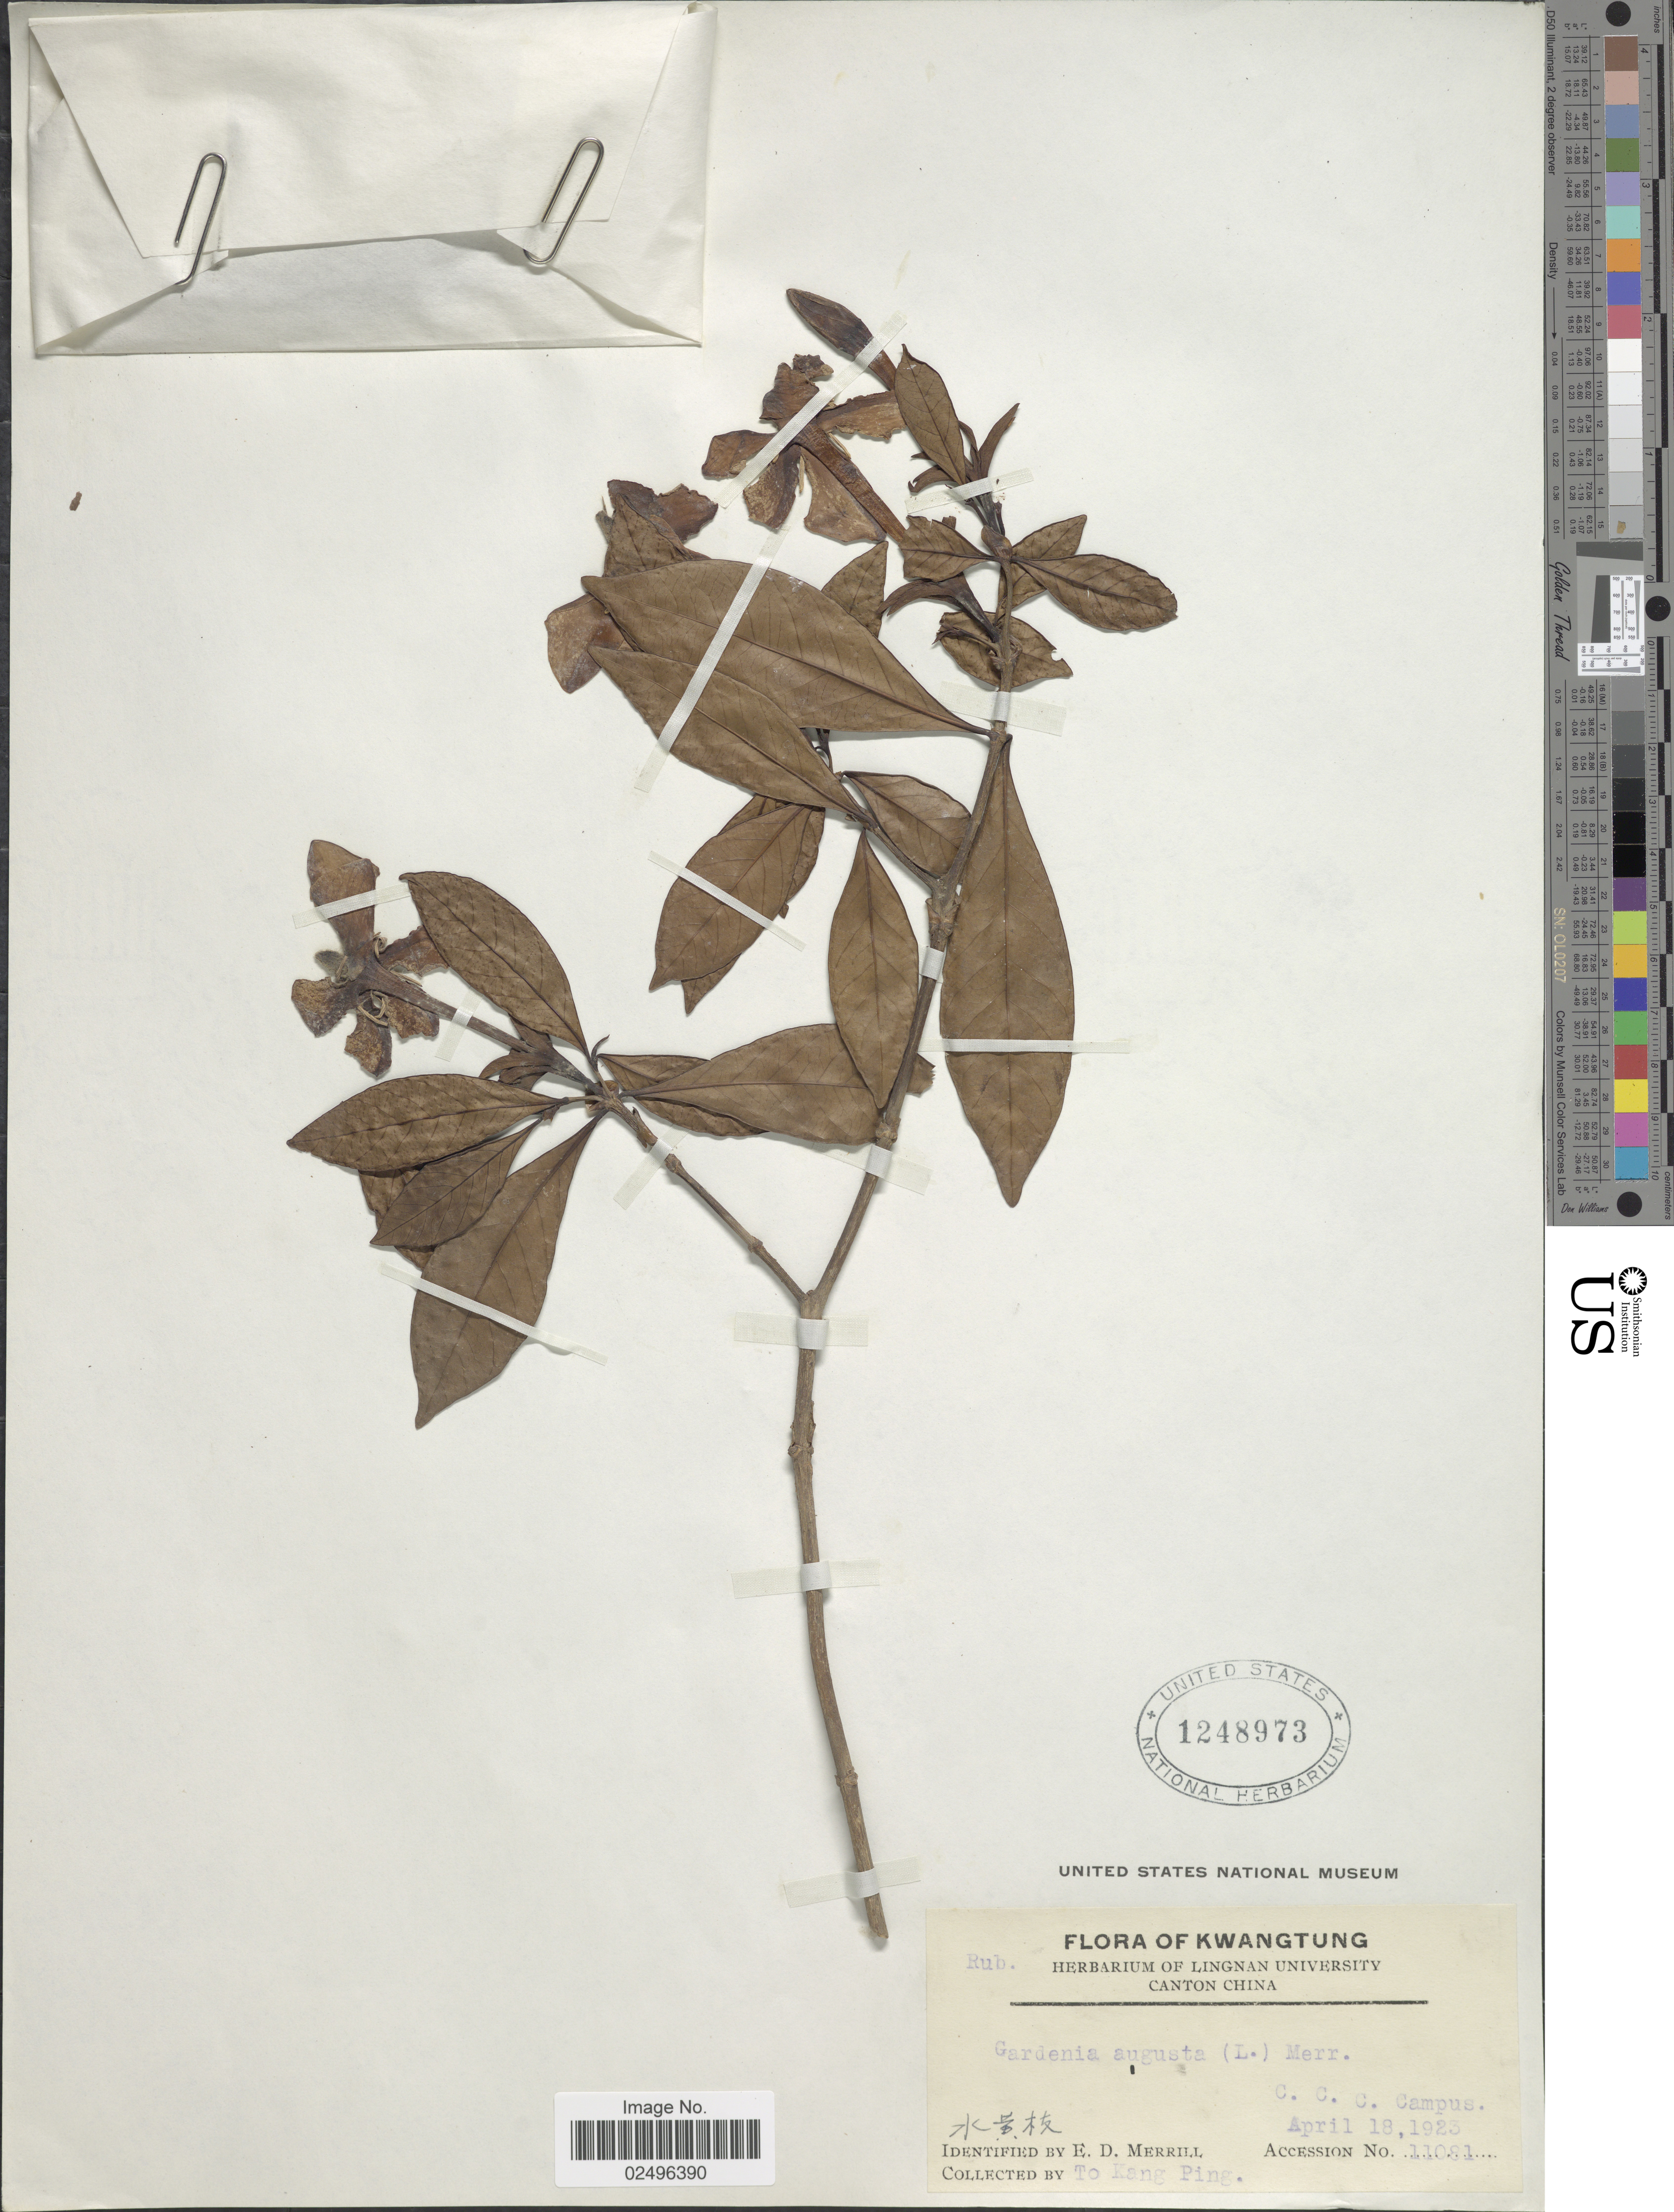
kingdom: Plantae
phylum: Tracheophyta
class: Magnoliopsida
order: Gentianales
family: Rubiaceae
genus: Gardenia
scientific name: Gardenia augusta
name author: (L.) Merr.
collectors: T. Ping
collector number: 11081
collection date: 1923-04-18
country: China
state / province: Guangdong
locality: Kwangtung, C.C.C. Campus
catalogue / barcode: US 1248973